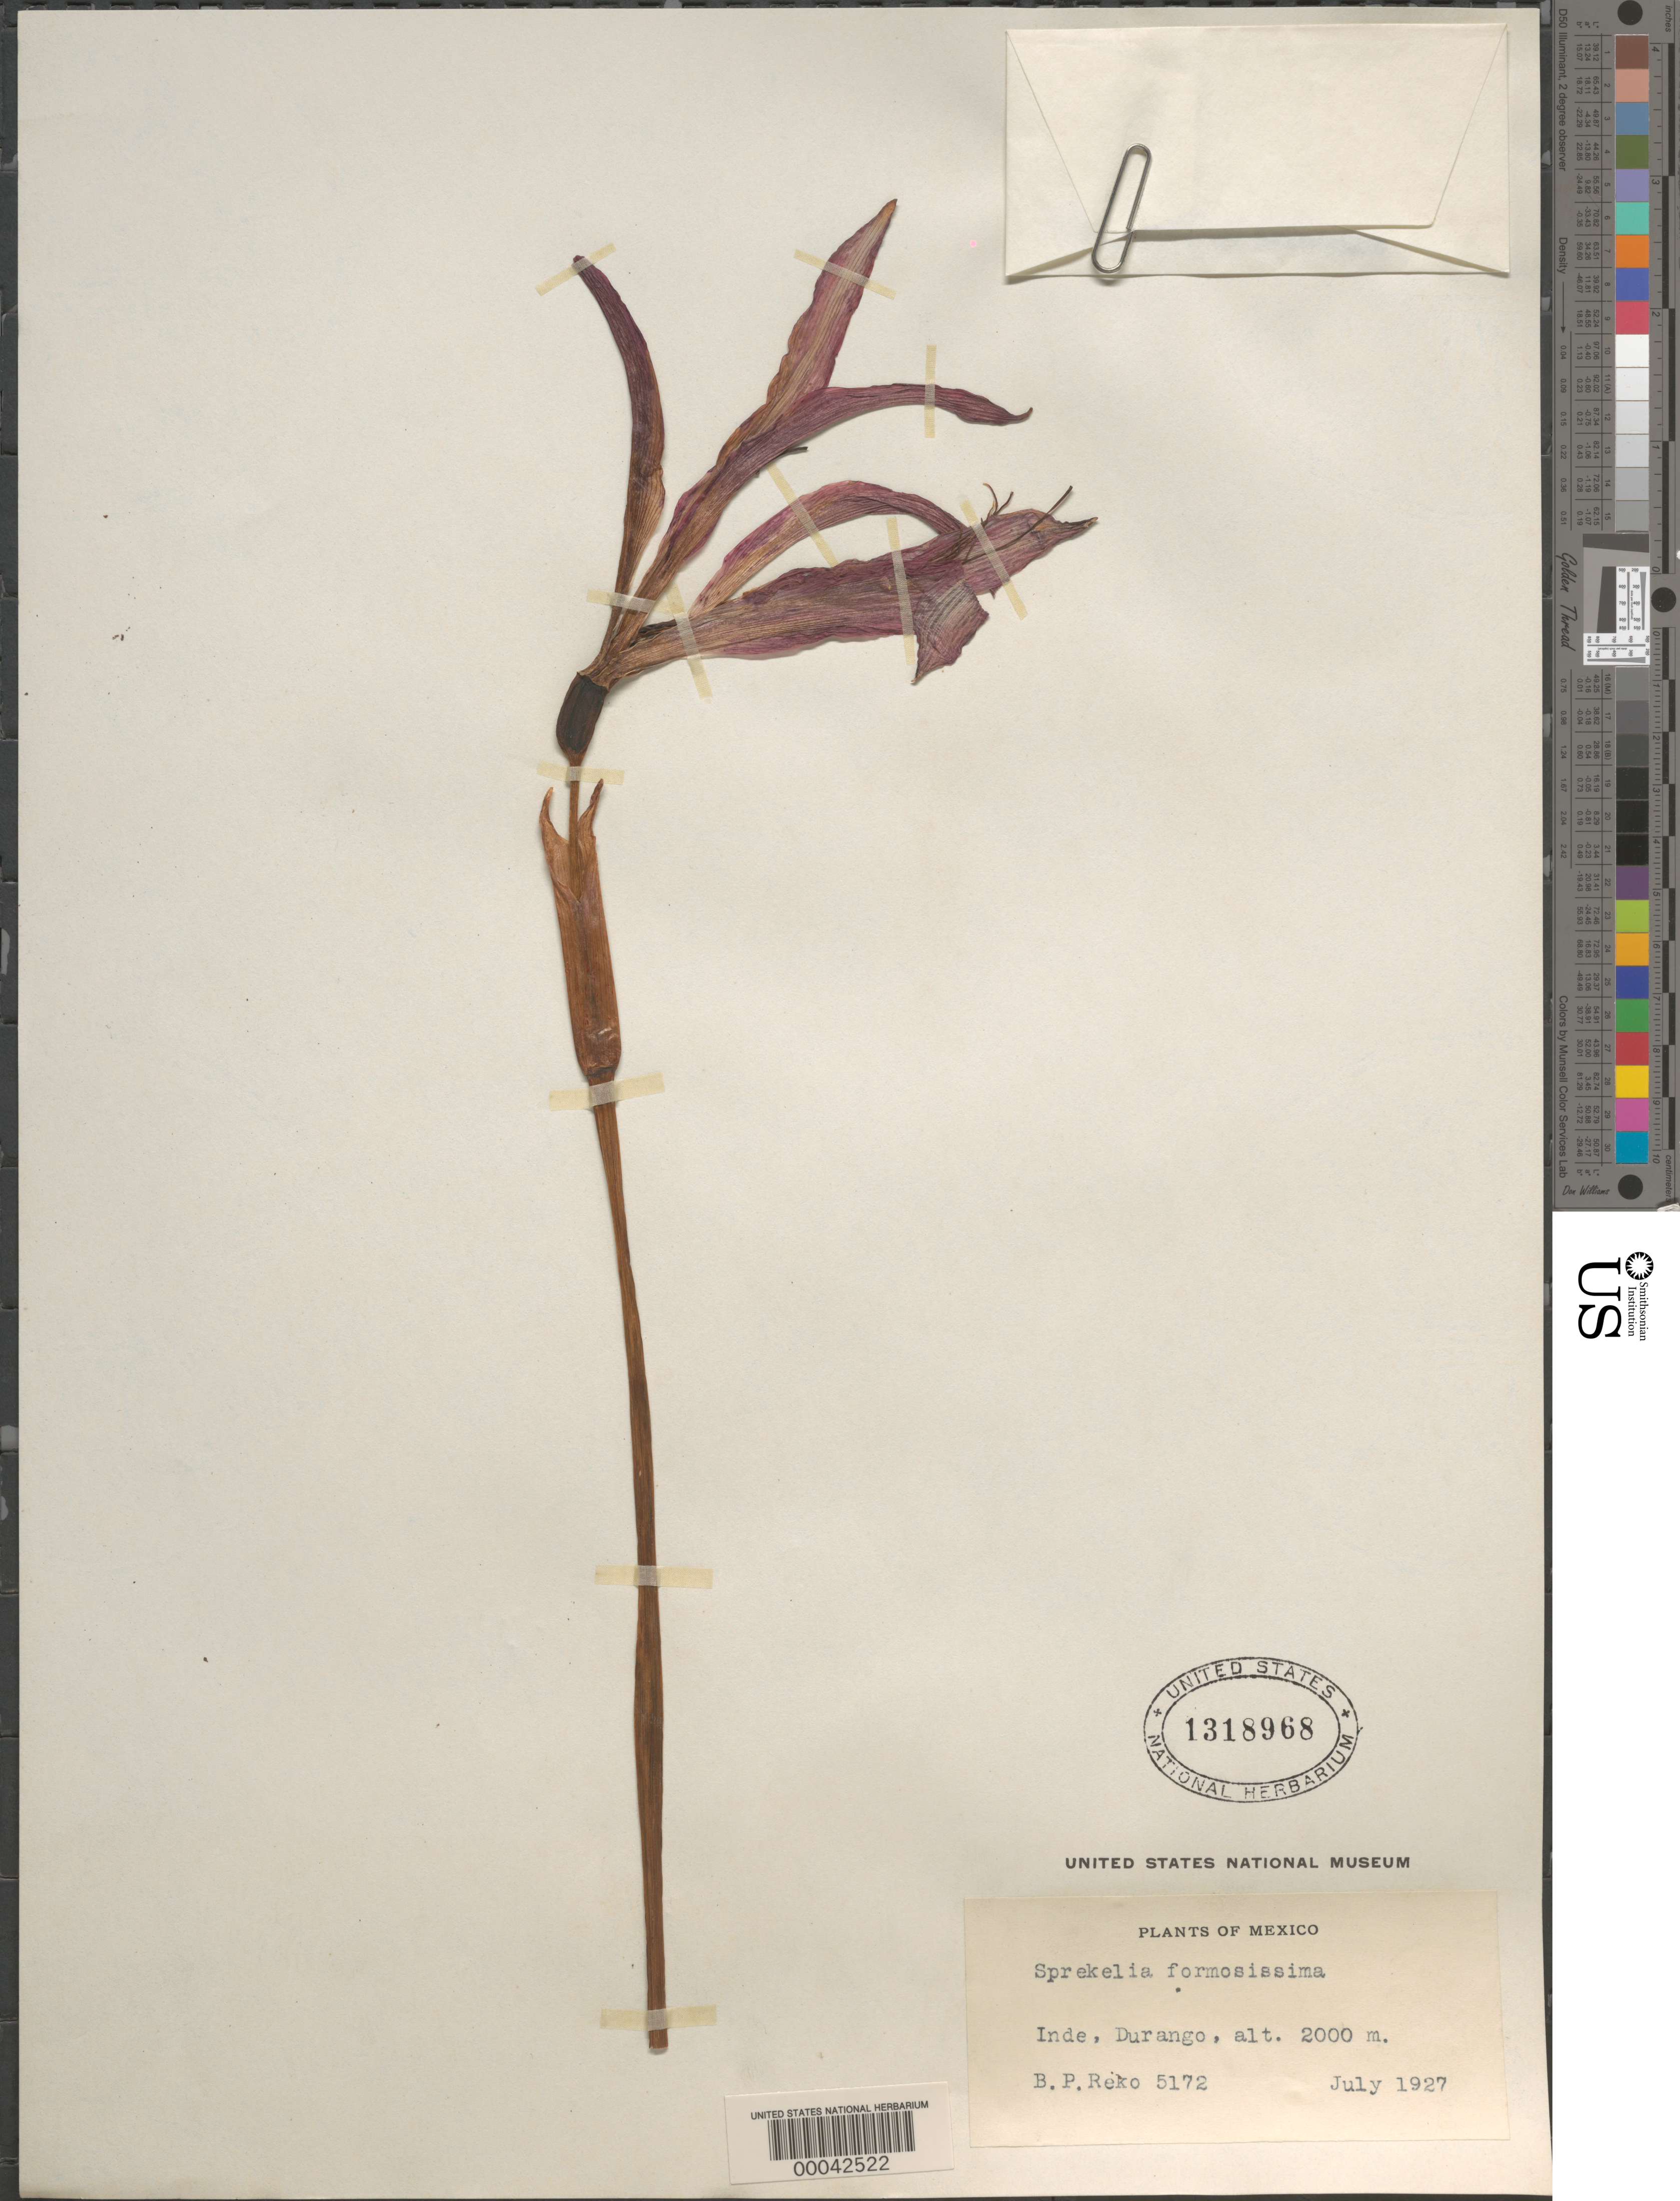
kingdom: Plantae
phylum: Tracheophyta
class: Liliopsida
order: Asparagales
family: Amaryllidaceae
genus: Sprekelia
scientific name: Sprekelia formosissima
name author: (L.) Herb.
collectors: B. P. Reko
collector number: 5172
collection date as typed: Jul 1927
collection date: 1927-07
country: Mexico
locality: Inde, Durango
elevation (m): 2000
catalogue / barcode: US 1318968